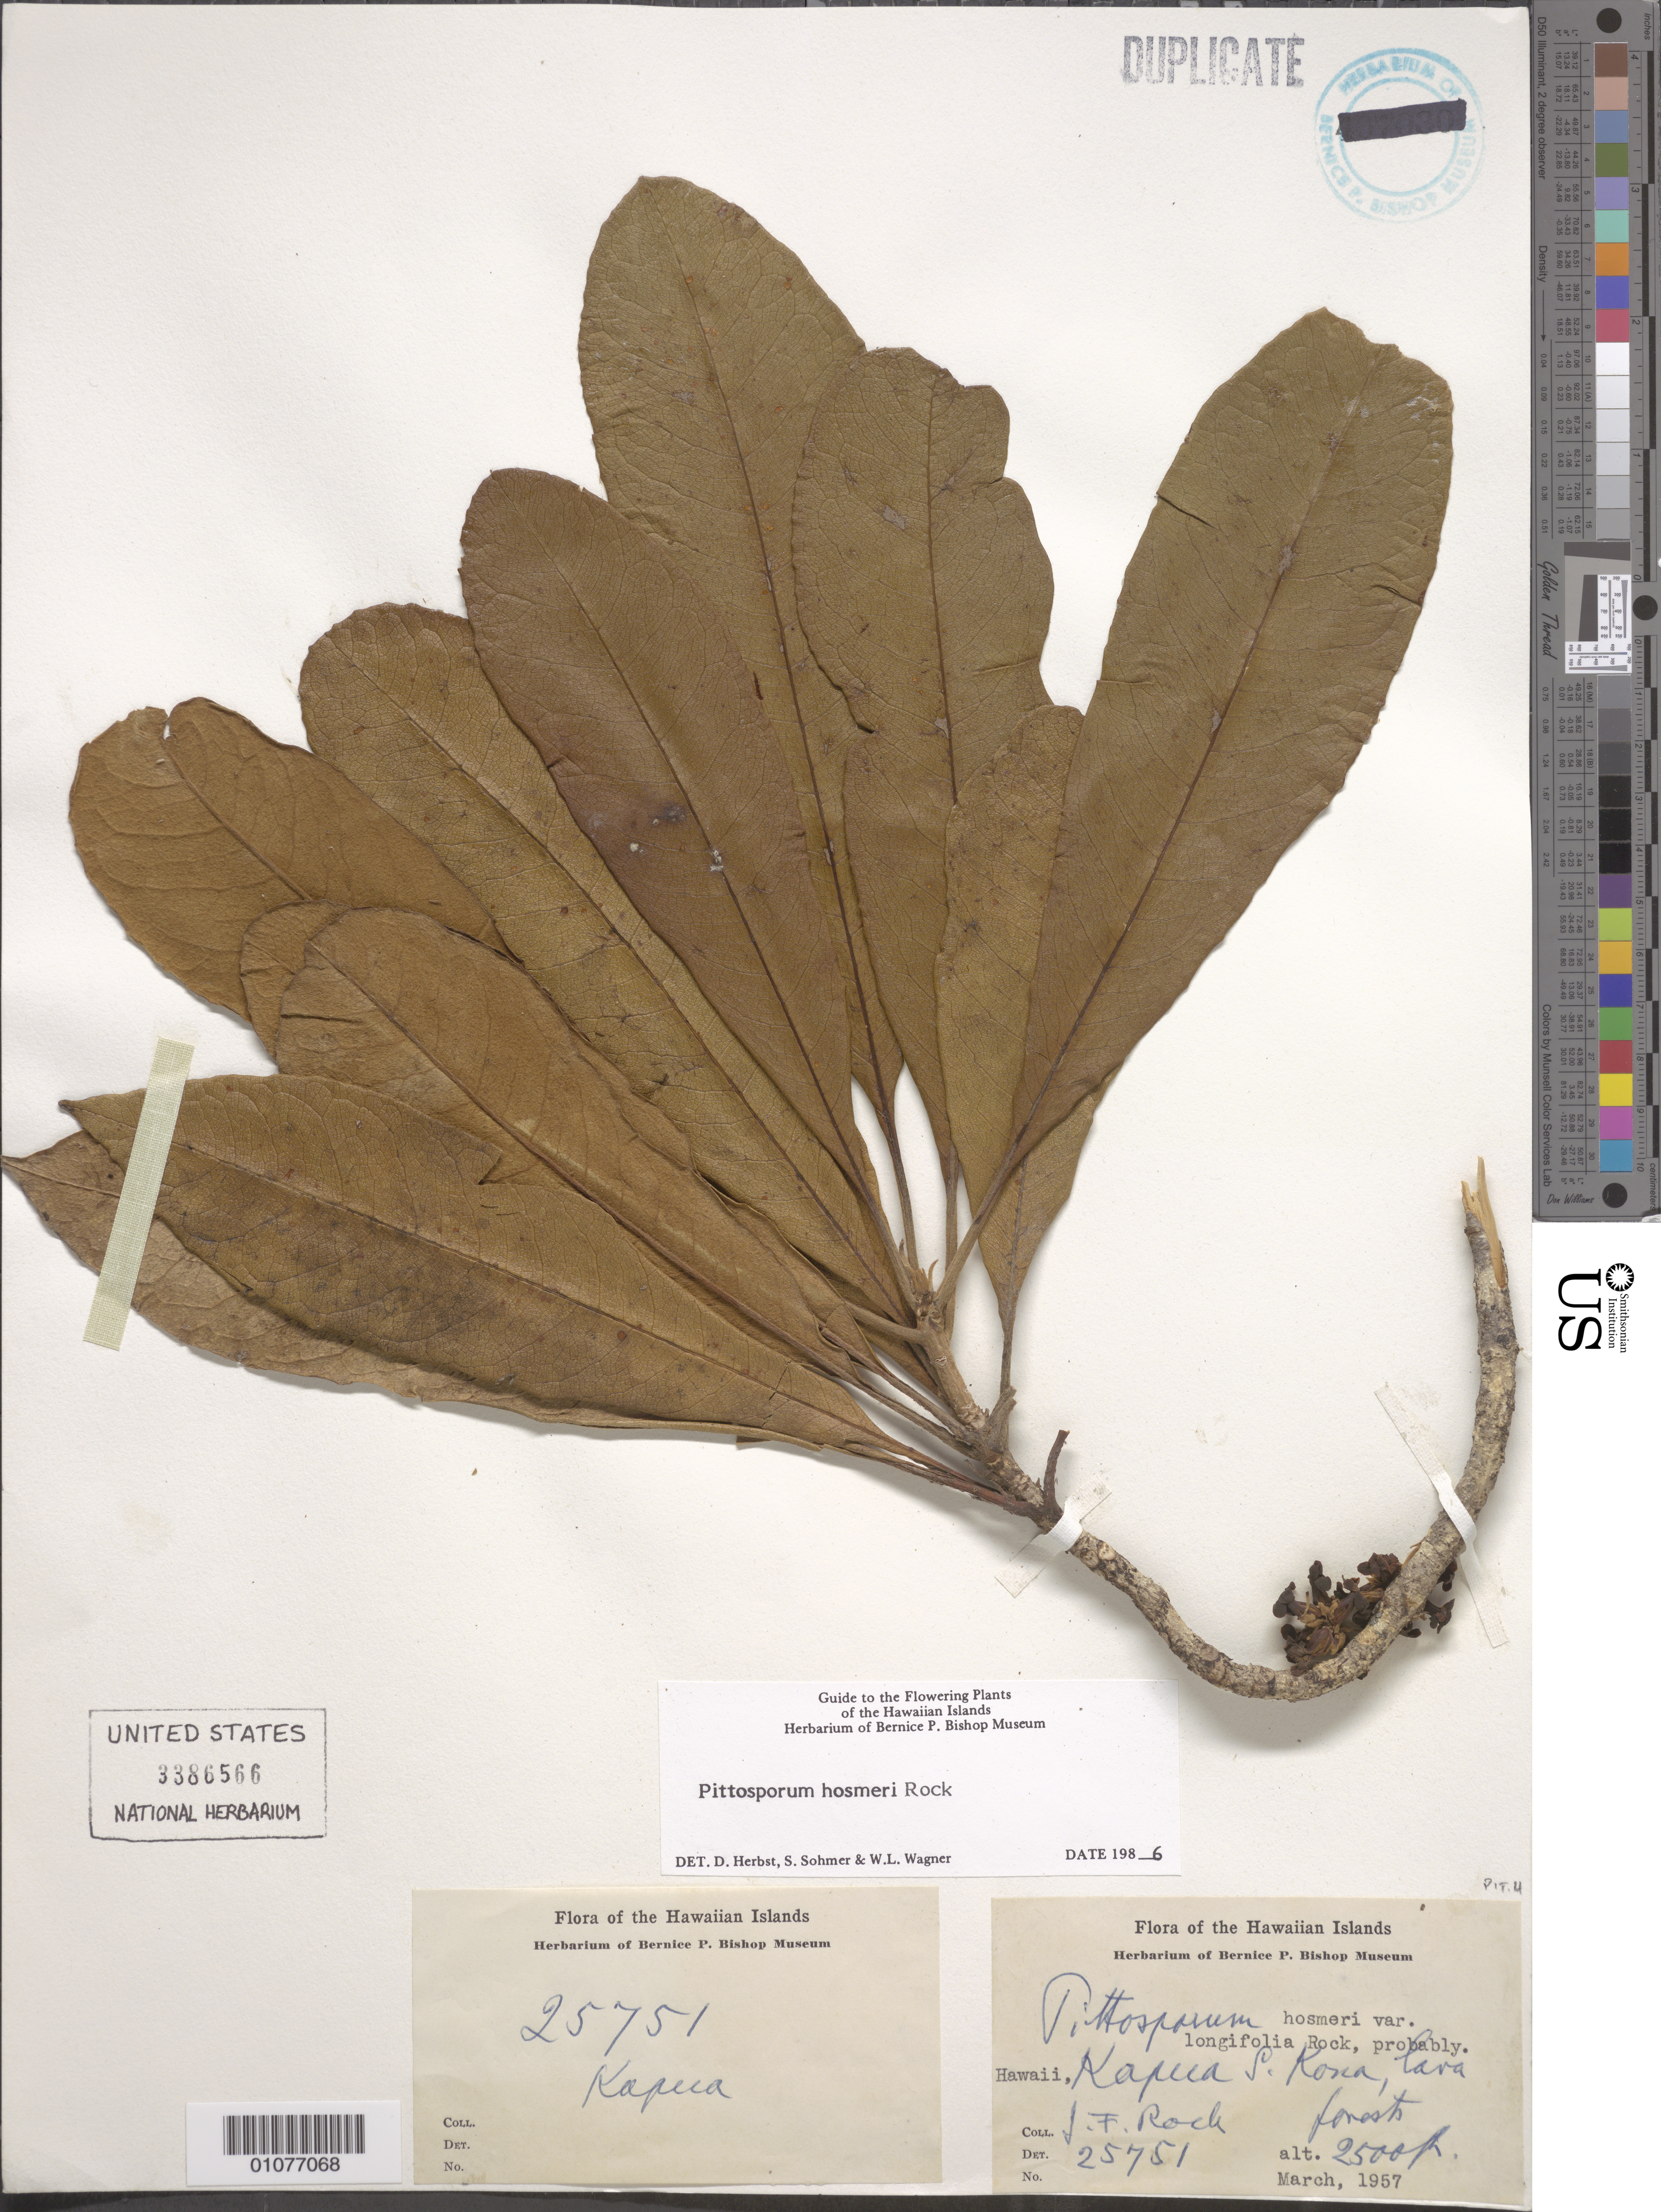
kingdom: Plantae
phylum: Tracheophyta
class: Magnoliopsida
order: Apiales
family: Pittosporaceae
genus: Pittosporum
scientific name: Pittosporum hosmeri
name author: Rock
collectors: J. F. Rock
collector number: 25751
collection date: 1957-03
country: United States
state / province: Hawaii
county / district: Hawaii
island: Hawaii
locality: Kapua, S Kona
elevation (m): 762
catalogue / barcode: US 3386566